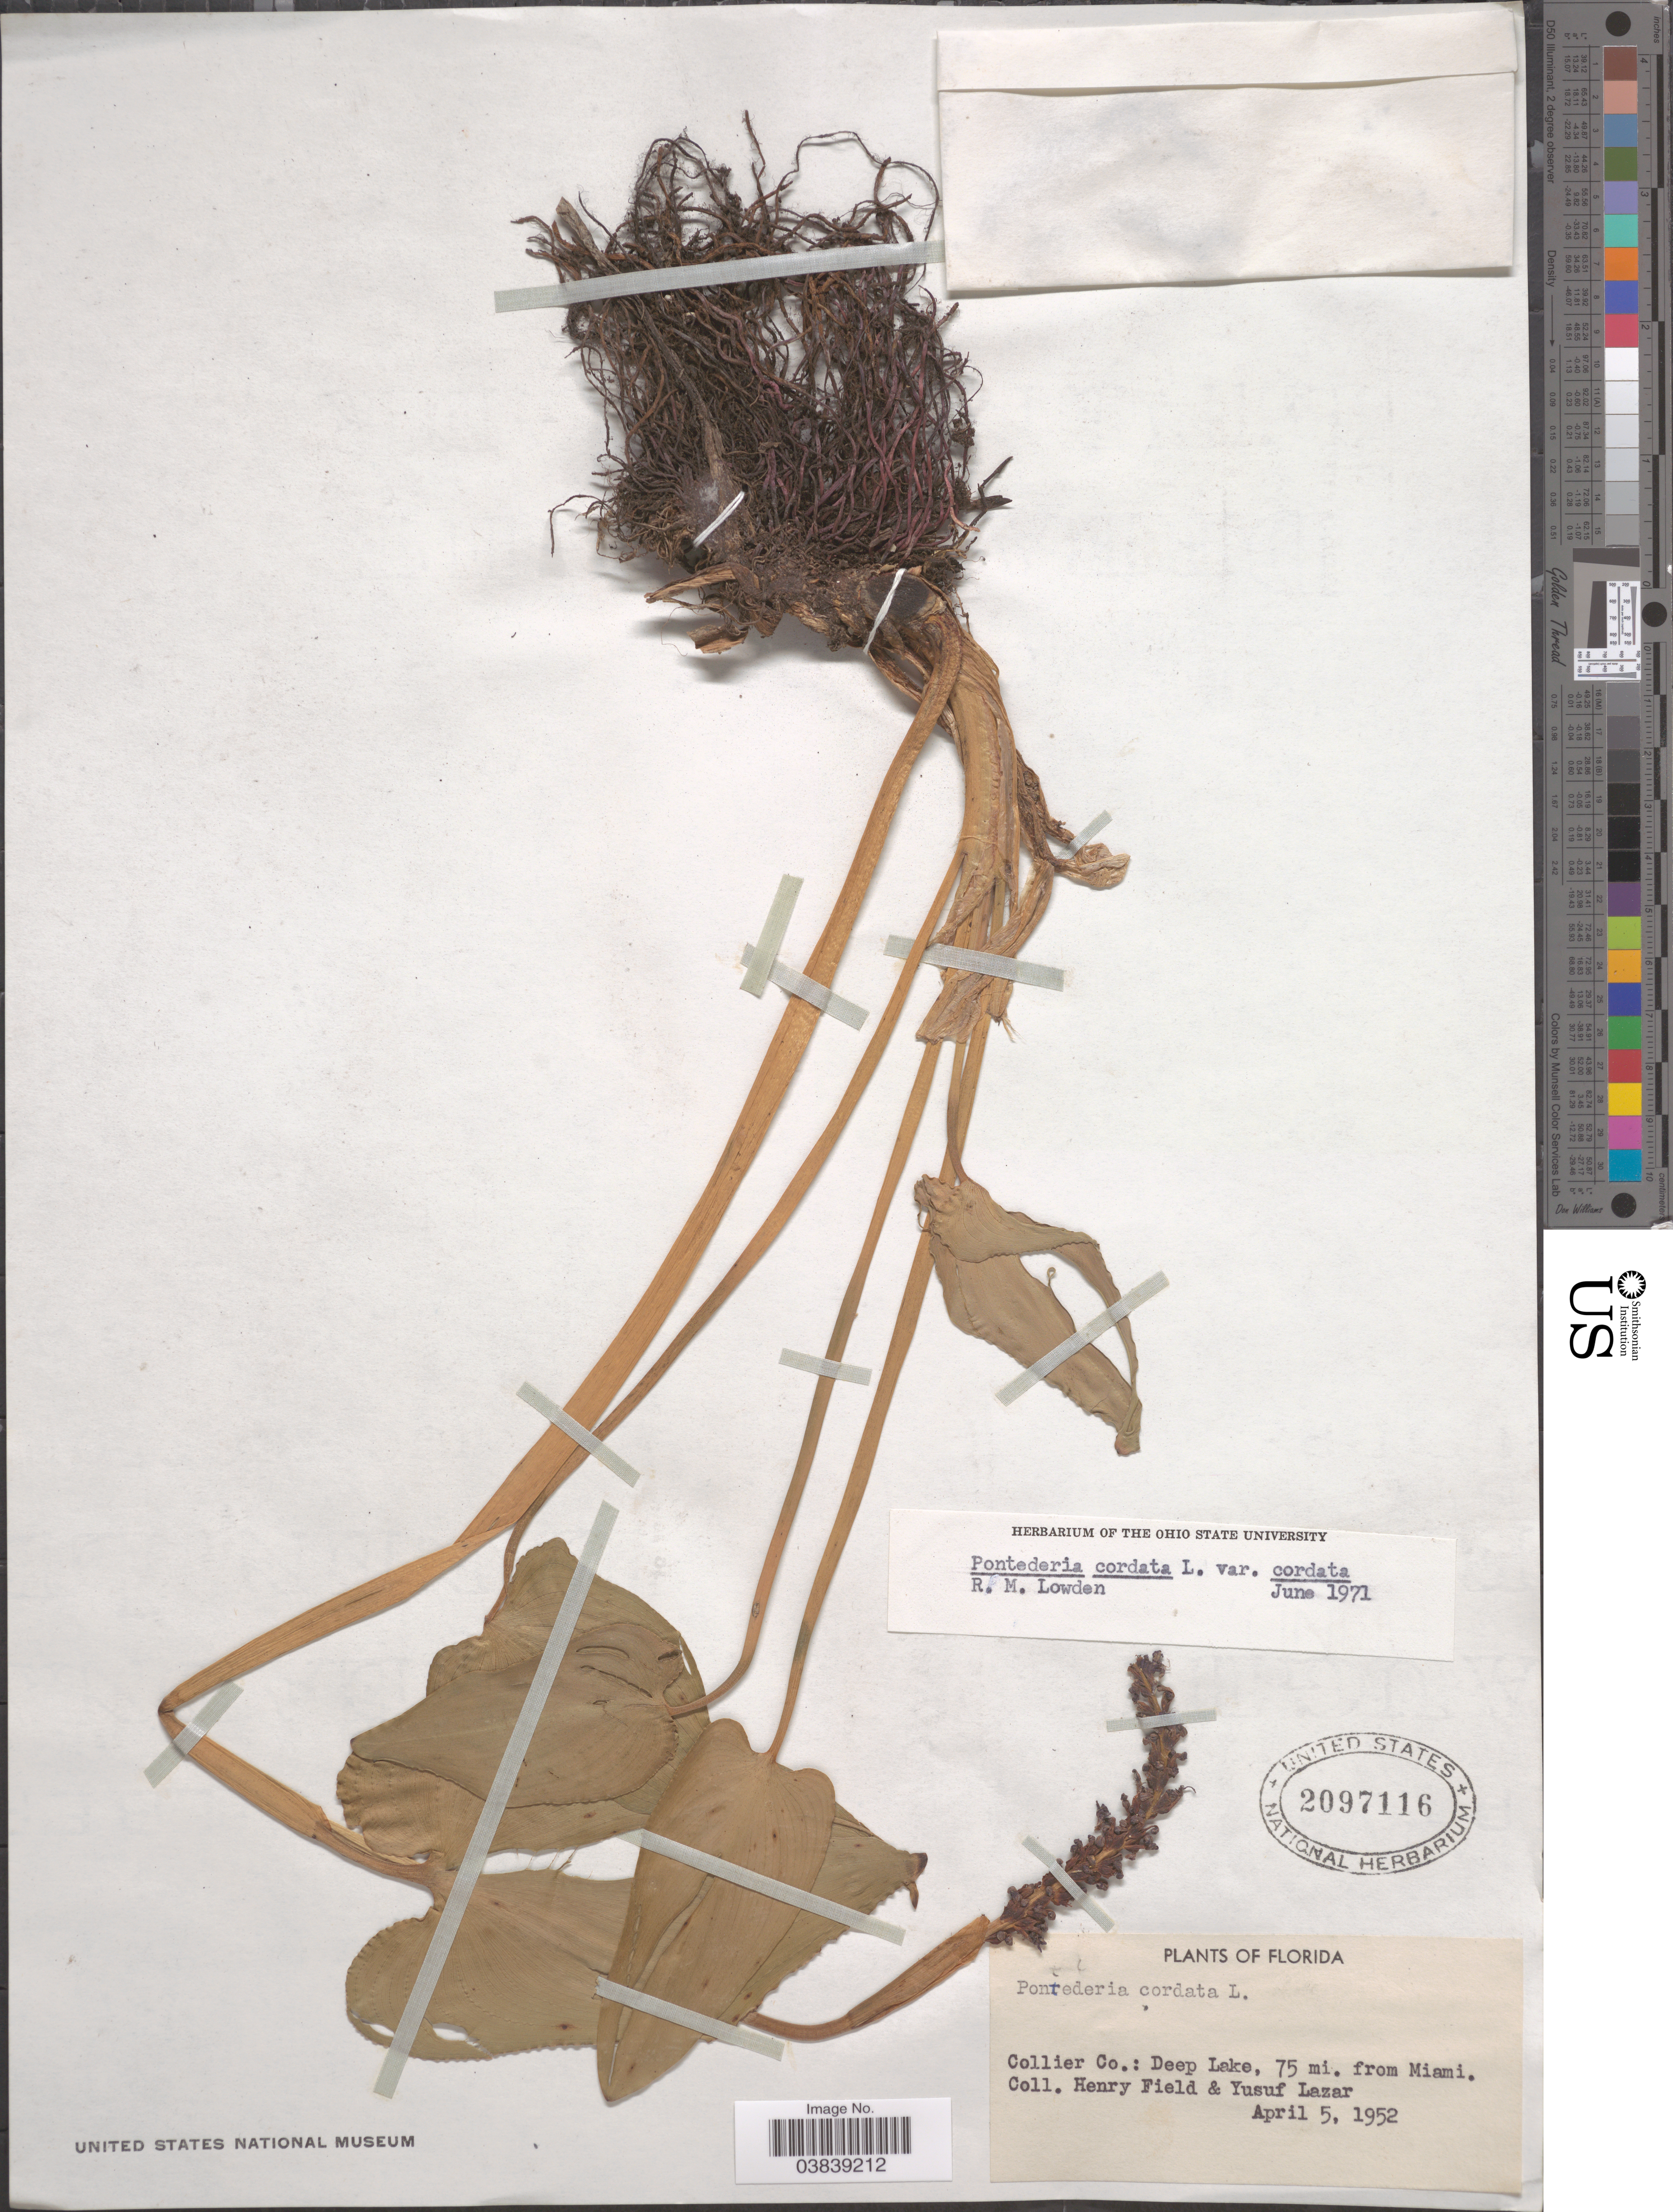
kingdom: Plantae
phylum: Tracheophyta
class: Liliopsida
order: Commelinales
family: Pontederiaceae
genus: Pontederia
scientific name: Pontederia cordata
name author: L.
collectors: H. Field & Y. Lazar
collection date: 1952-04-05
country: United States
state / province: Florida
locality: Collier Co.: Deep Lake, 75 mi. from Miami.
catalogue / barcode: US 2097116